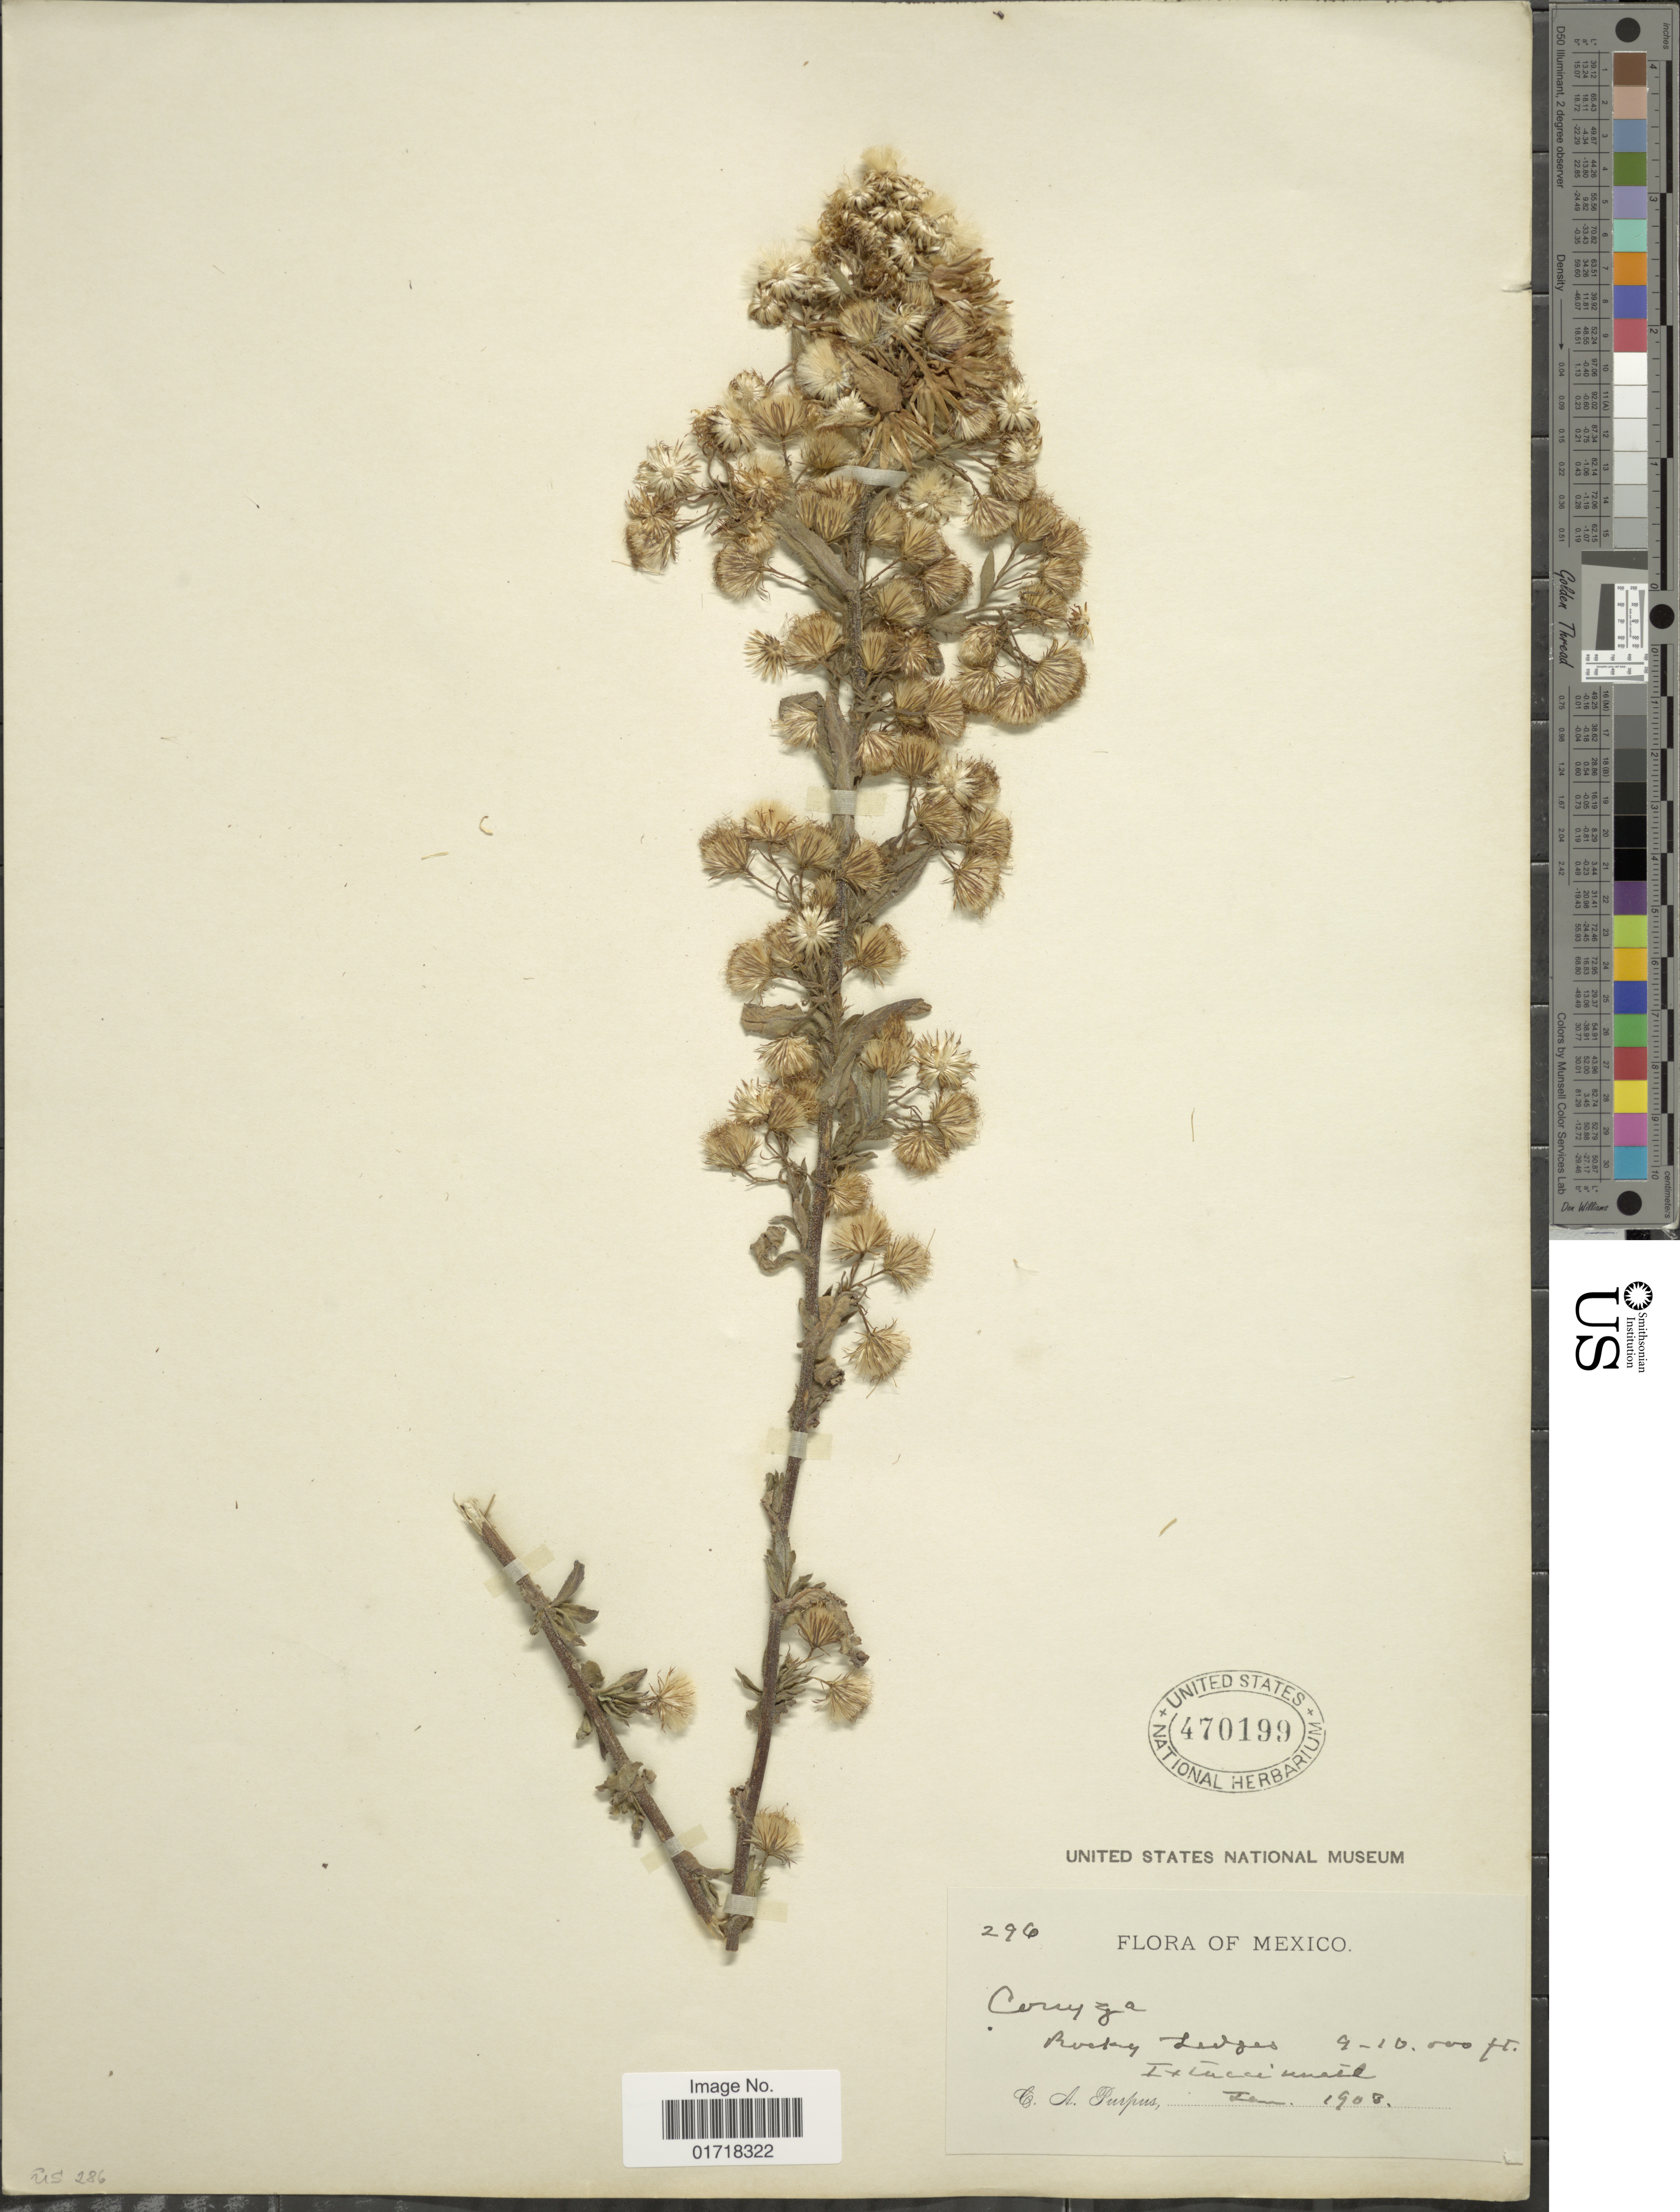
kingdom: Plantae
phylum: Tracheophyta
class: Magnoliopsida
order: Asterales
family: Asteraceae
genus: Pseudoconyza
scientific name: Pseudoconyza viscosa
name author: (Mill.) D'Arcy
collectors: C. A. Purpus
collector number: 296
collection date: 1908-01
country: Mexico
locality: Iztaccihuatl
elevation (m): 2743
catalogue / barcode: US 470199